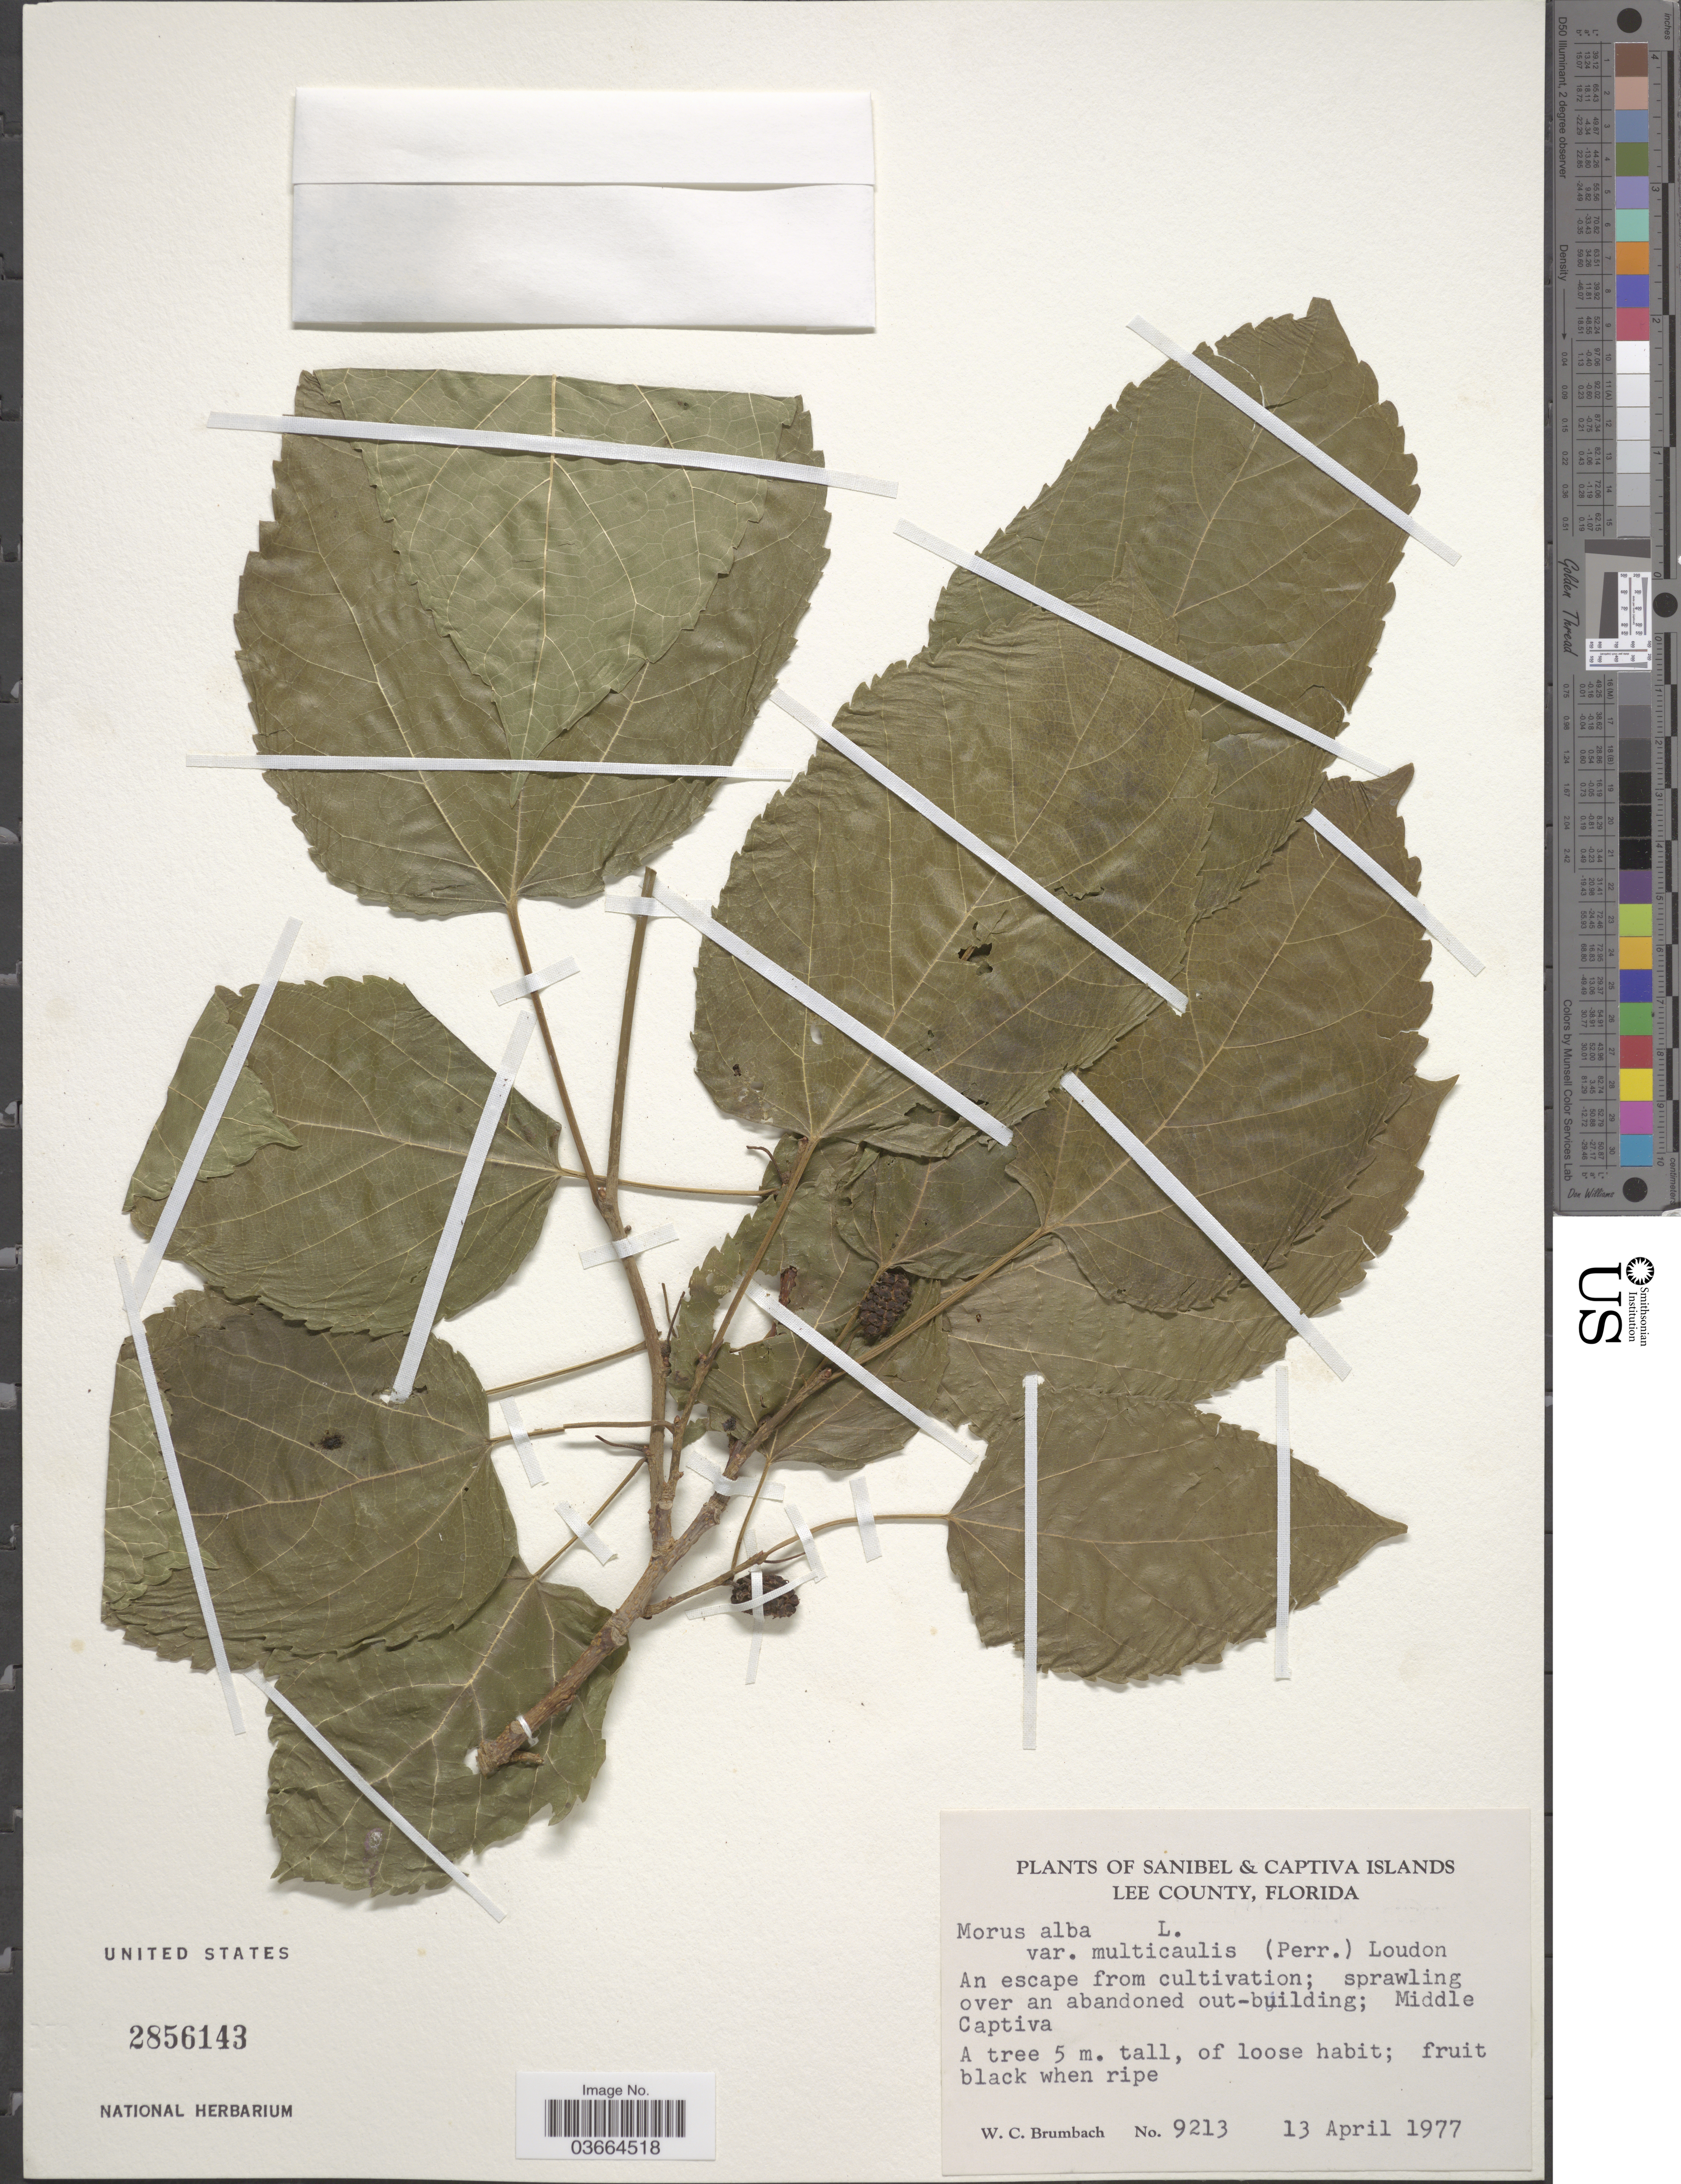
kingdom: Plantae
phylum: Tracheophyta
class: Magnoliopsida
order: Rosales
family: Moraceae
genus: Morus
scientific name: Morus alba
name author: L.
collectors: W. C. Brumbach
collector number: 9213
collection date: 1977-04-13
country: United States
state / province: Florida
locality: Captiva Island. Lee County. Middle Captiva.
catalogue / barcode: US 2856143